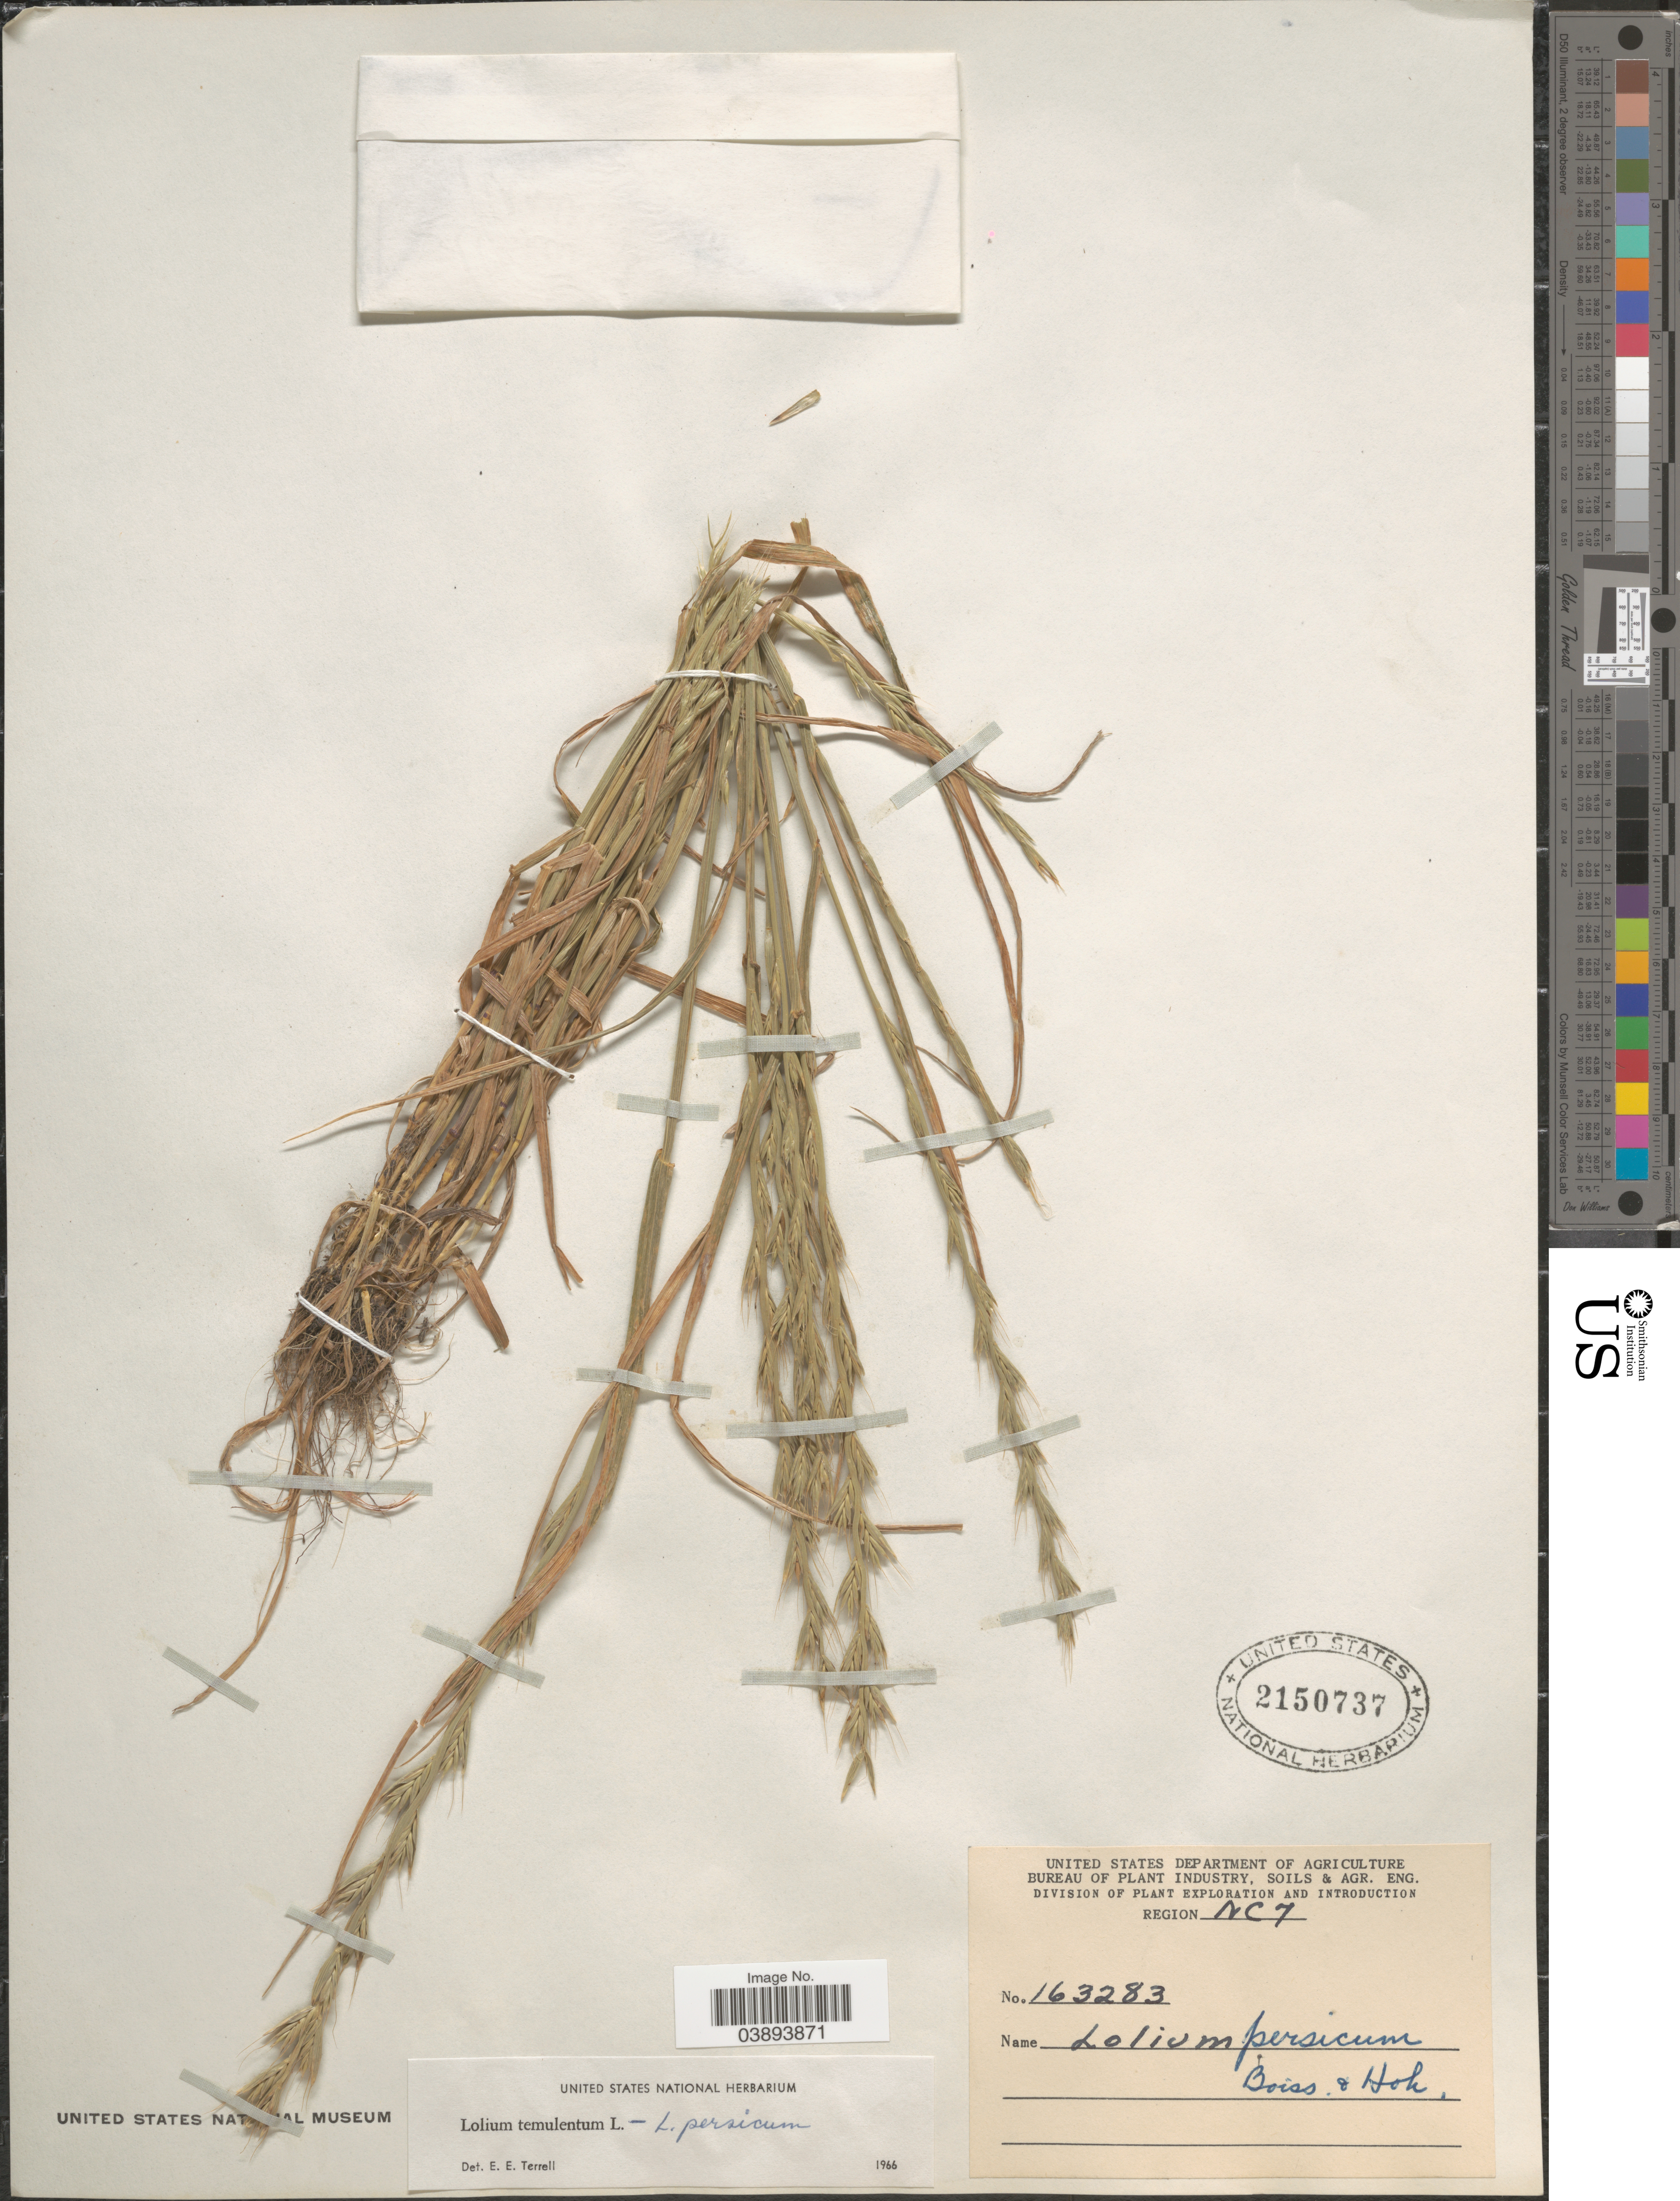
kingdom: Plantae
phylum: Tracheophyta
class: Liliopsida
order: Poales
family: Poaceae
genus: Lolium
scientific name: Lolium persicum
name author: Boiss. & Hohen.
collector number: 163283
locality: Region NC7.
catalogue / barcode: US 2150737